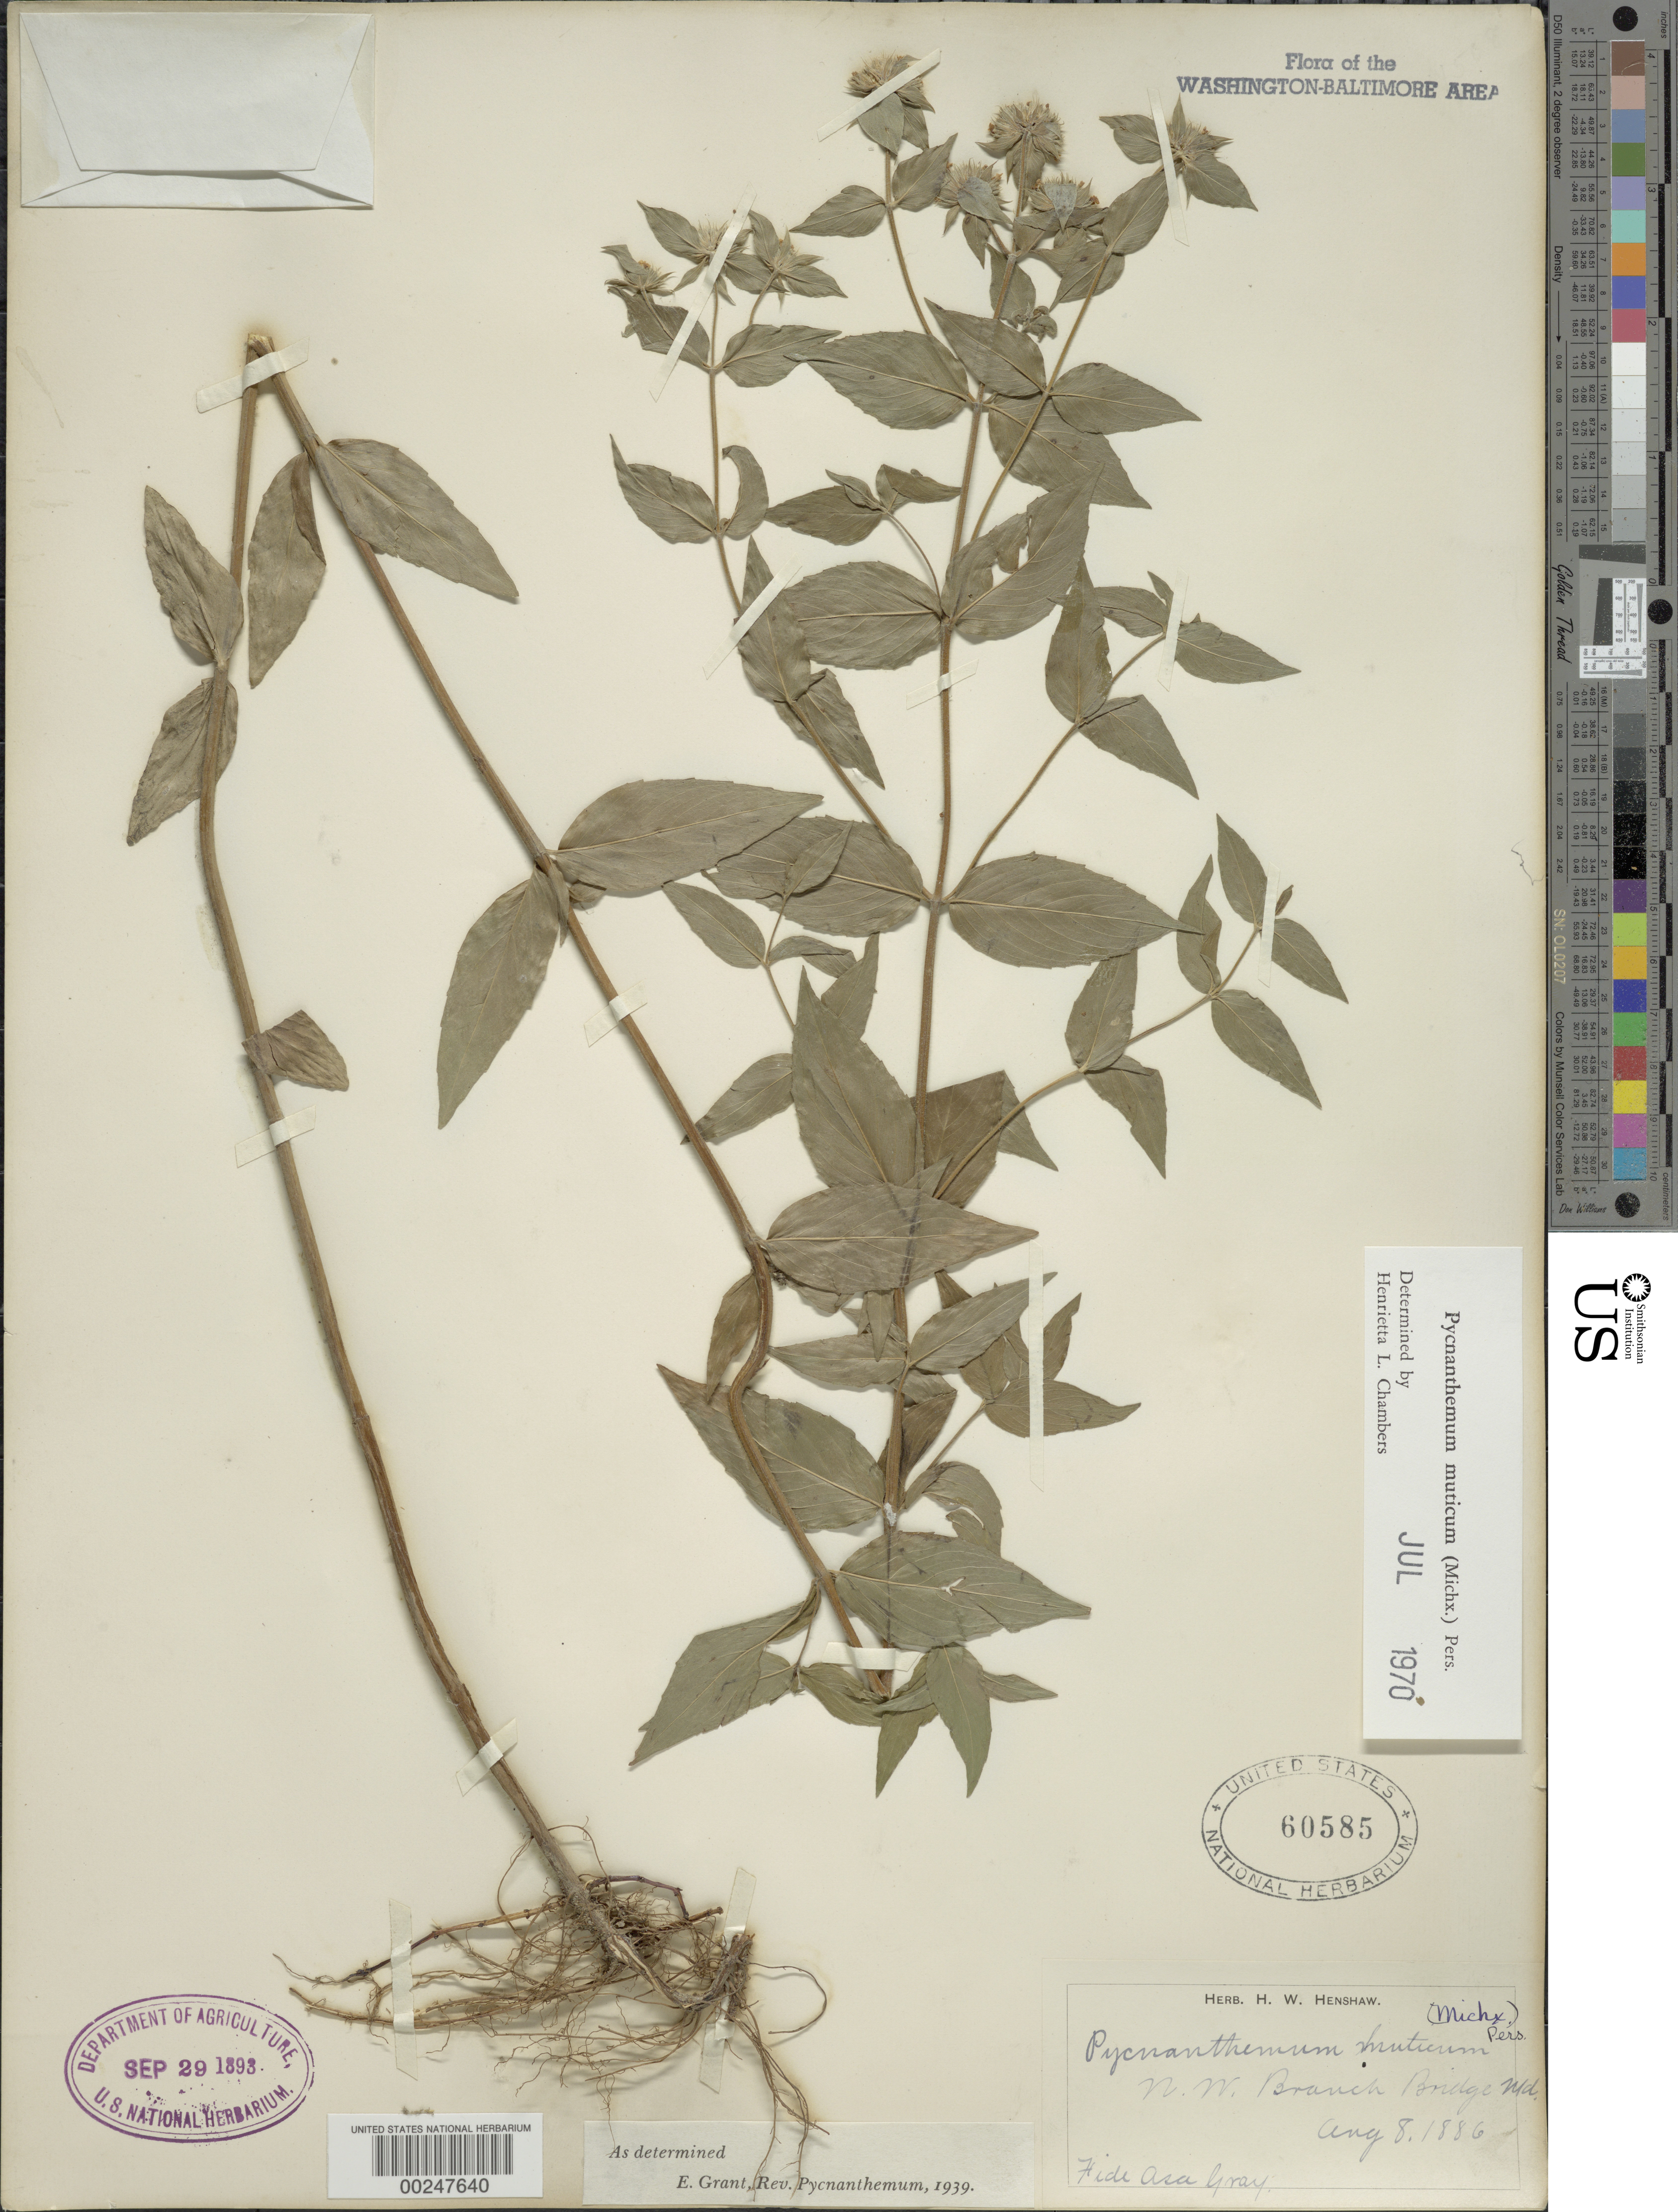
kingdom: Plantae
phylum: Tracheophyta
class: Magnoliopsida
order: Lamiales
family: Lamiaceae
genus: Pycnanthemum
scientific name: Pycnanthemum muticum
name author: (Michx.) Pers.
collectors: A. Gray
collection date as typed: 08 Aug 1886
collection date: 1886-08-08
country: United States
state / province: Maryland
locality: NW Branch Bridge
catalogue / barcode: US 60585